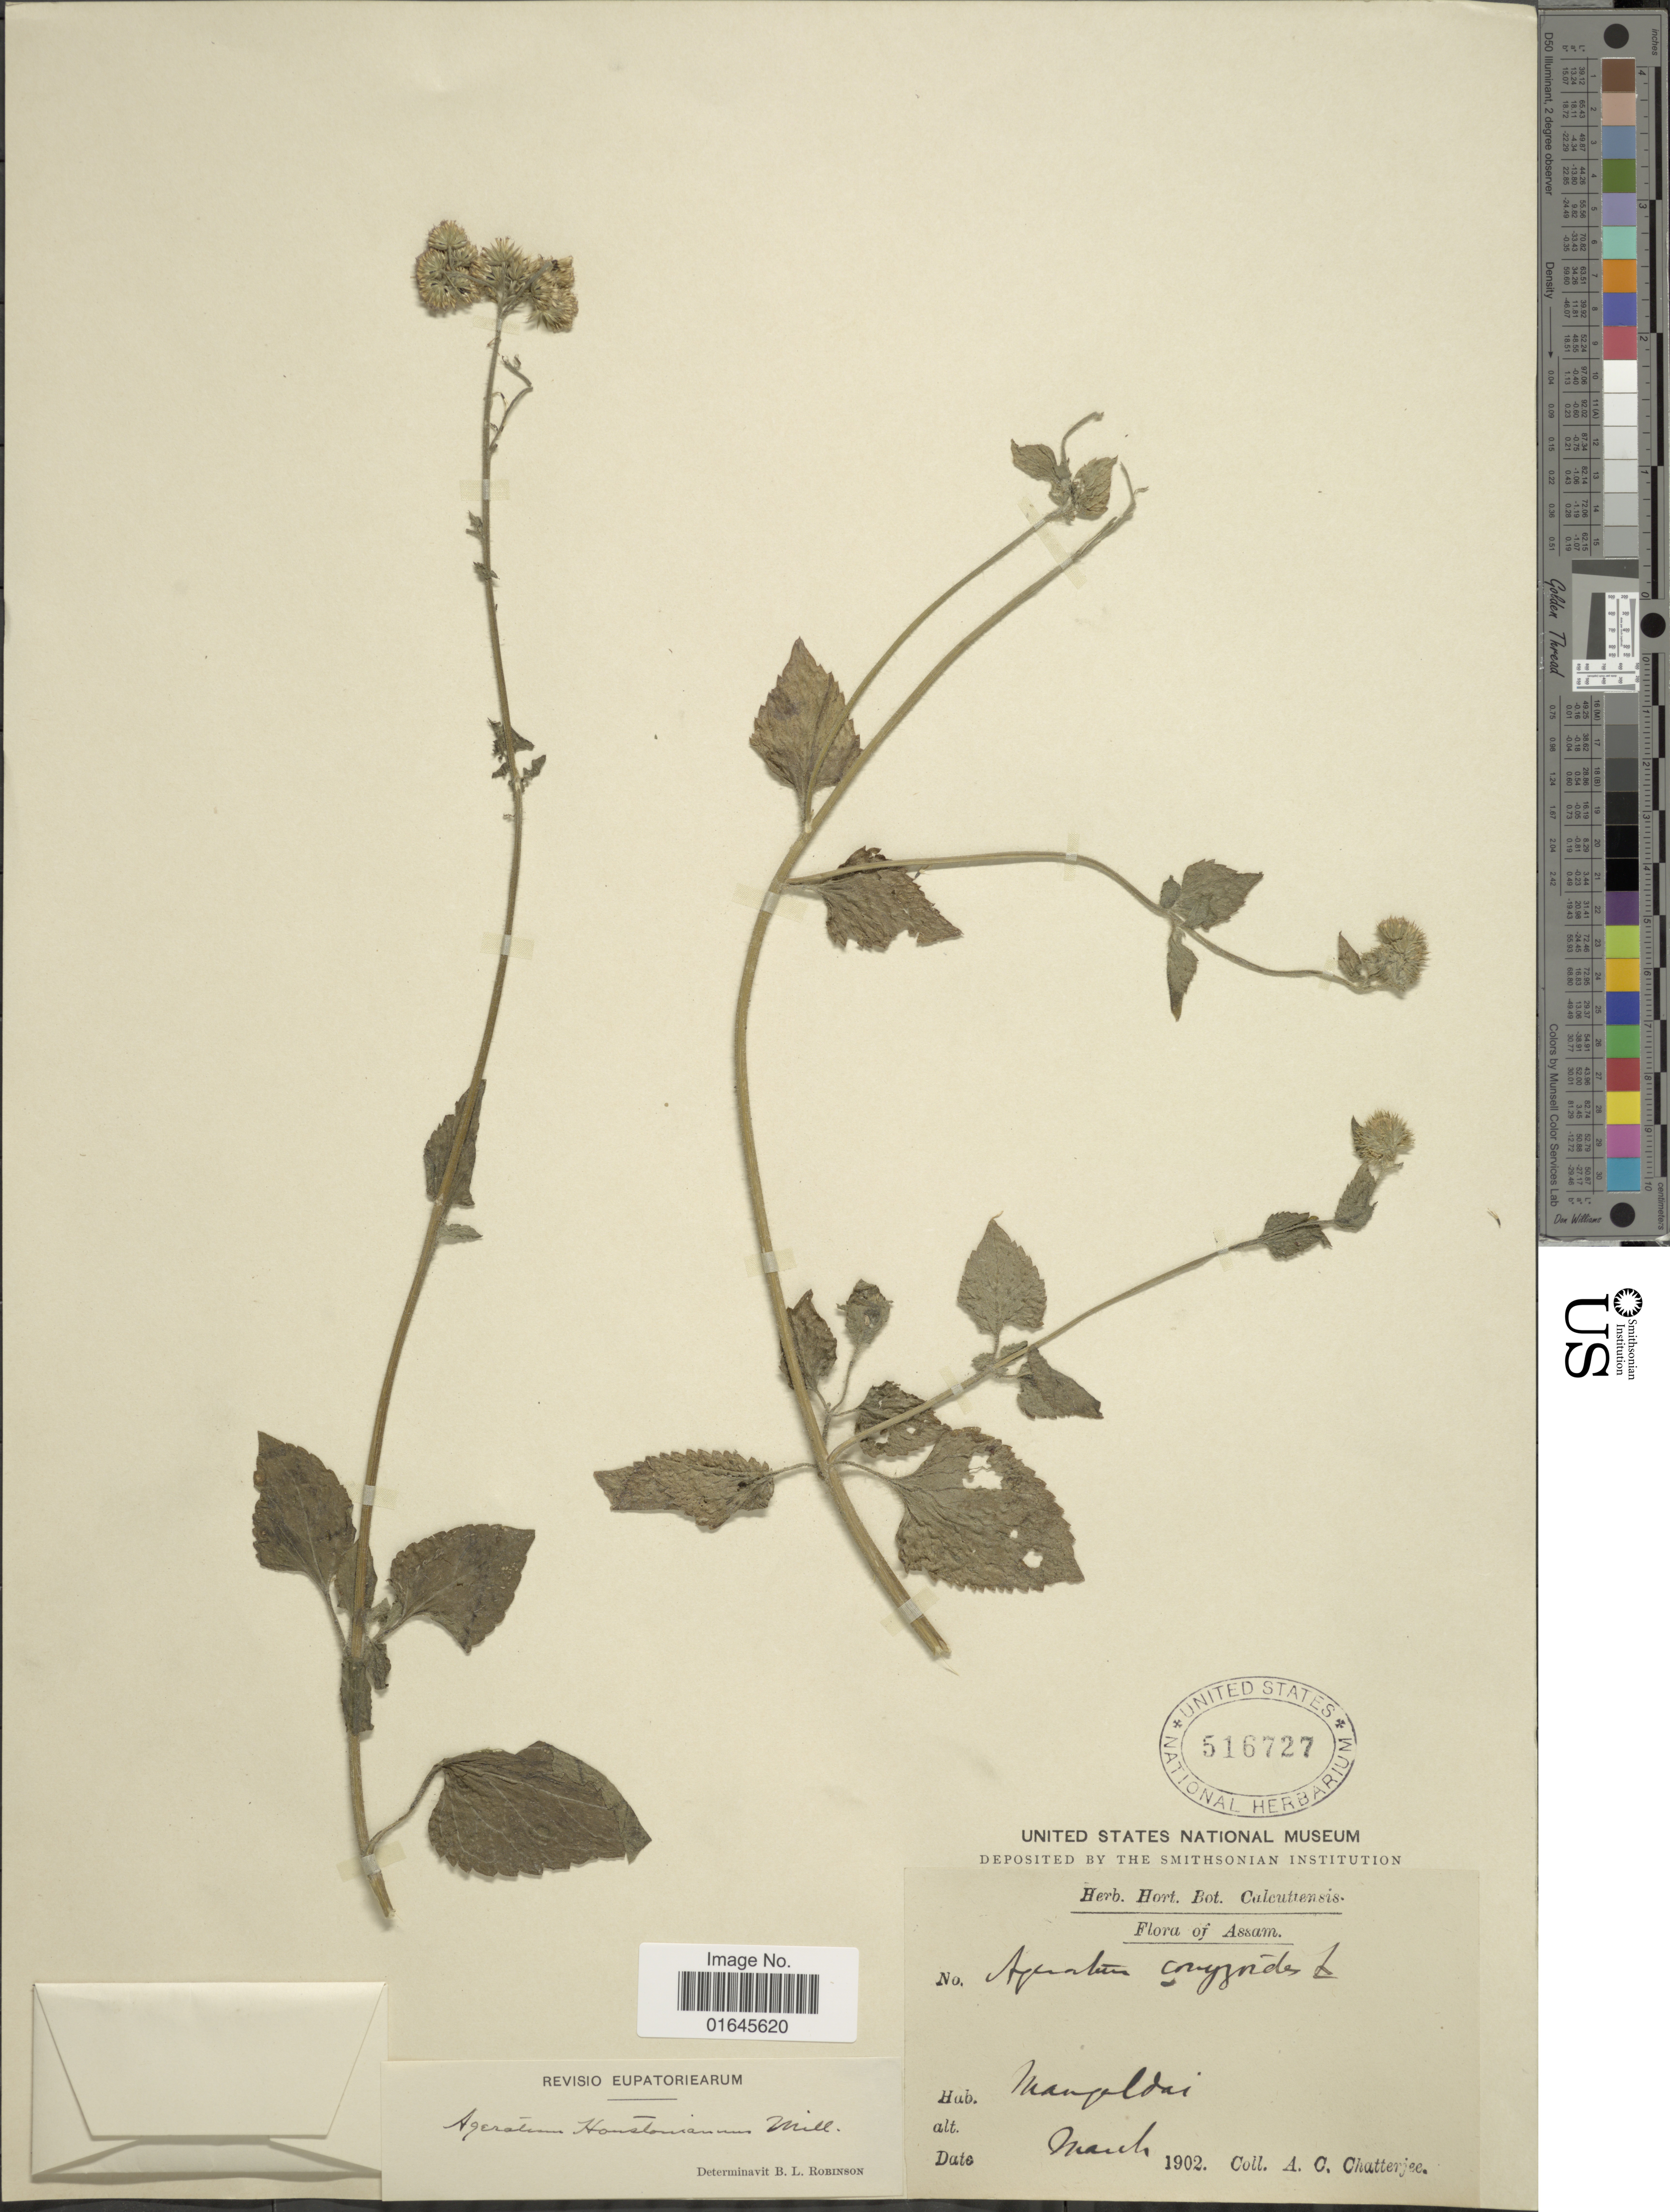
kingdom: Plantae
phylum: Tracheophyta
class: Magnoliopsida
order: Asterales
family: Asteraceae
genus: Ageratum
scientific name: Ageratum houstonianum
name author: Mill.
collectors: A. Chatterjee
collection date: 1902-03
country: India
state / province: Assam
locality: Mangaldai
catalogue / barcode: US 516727